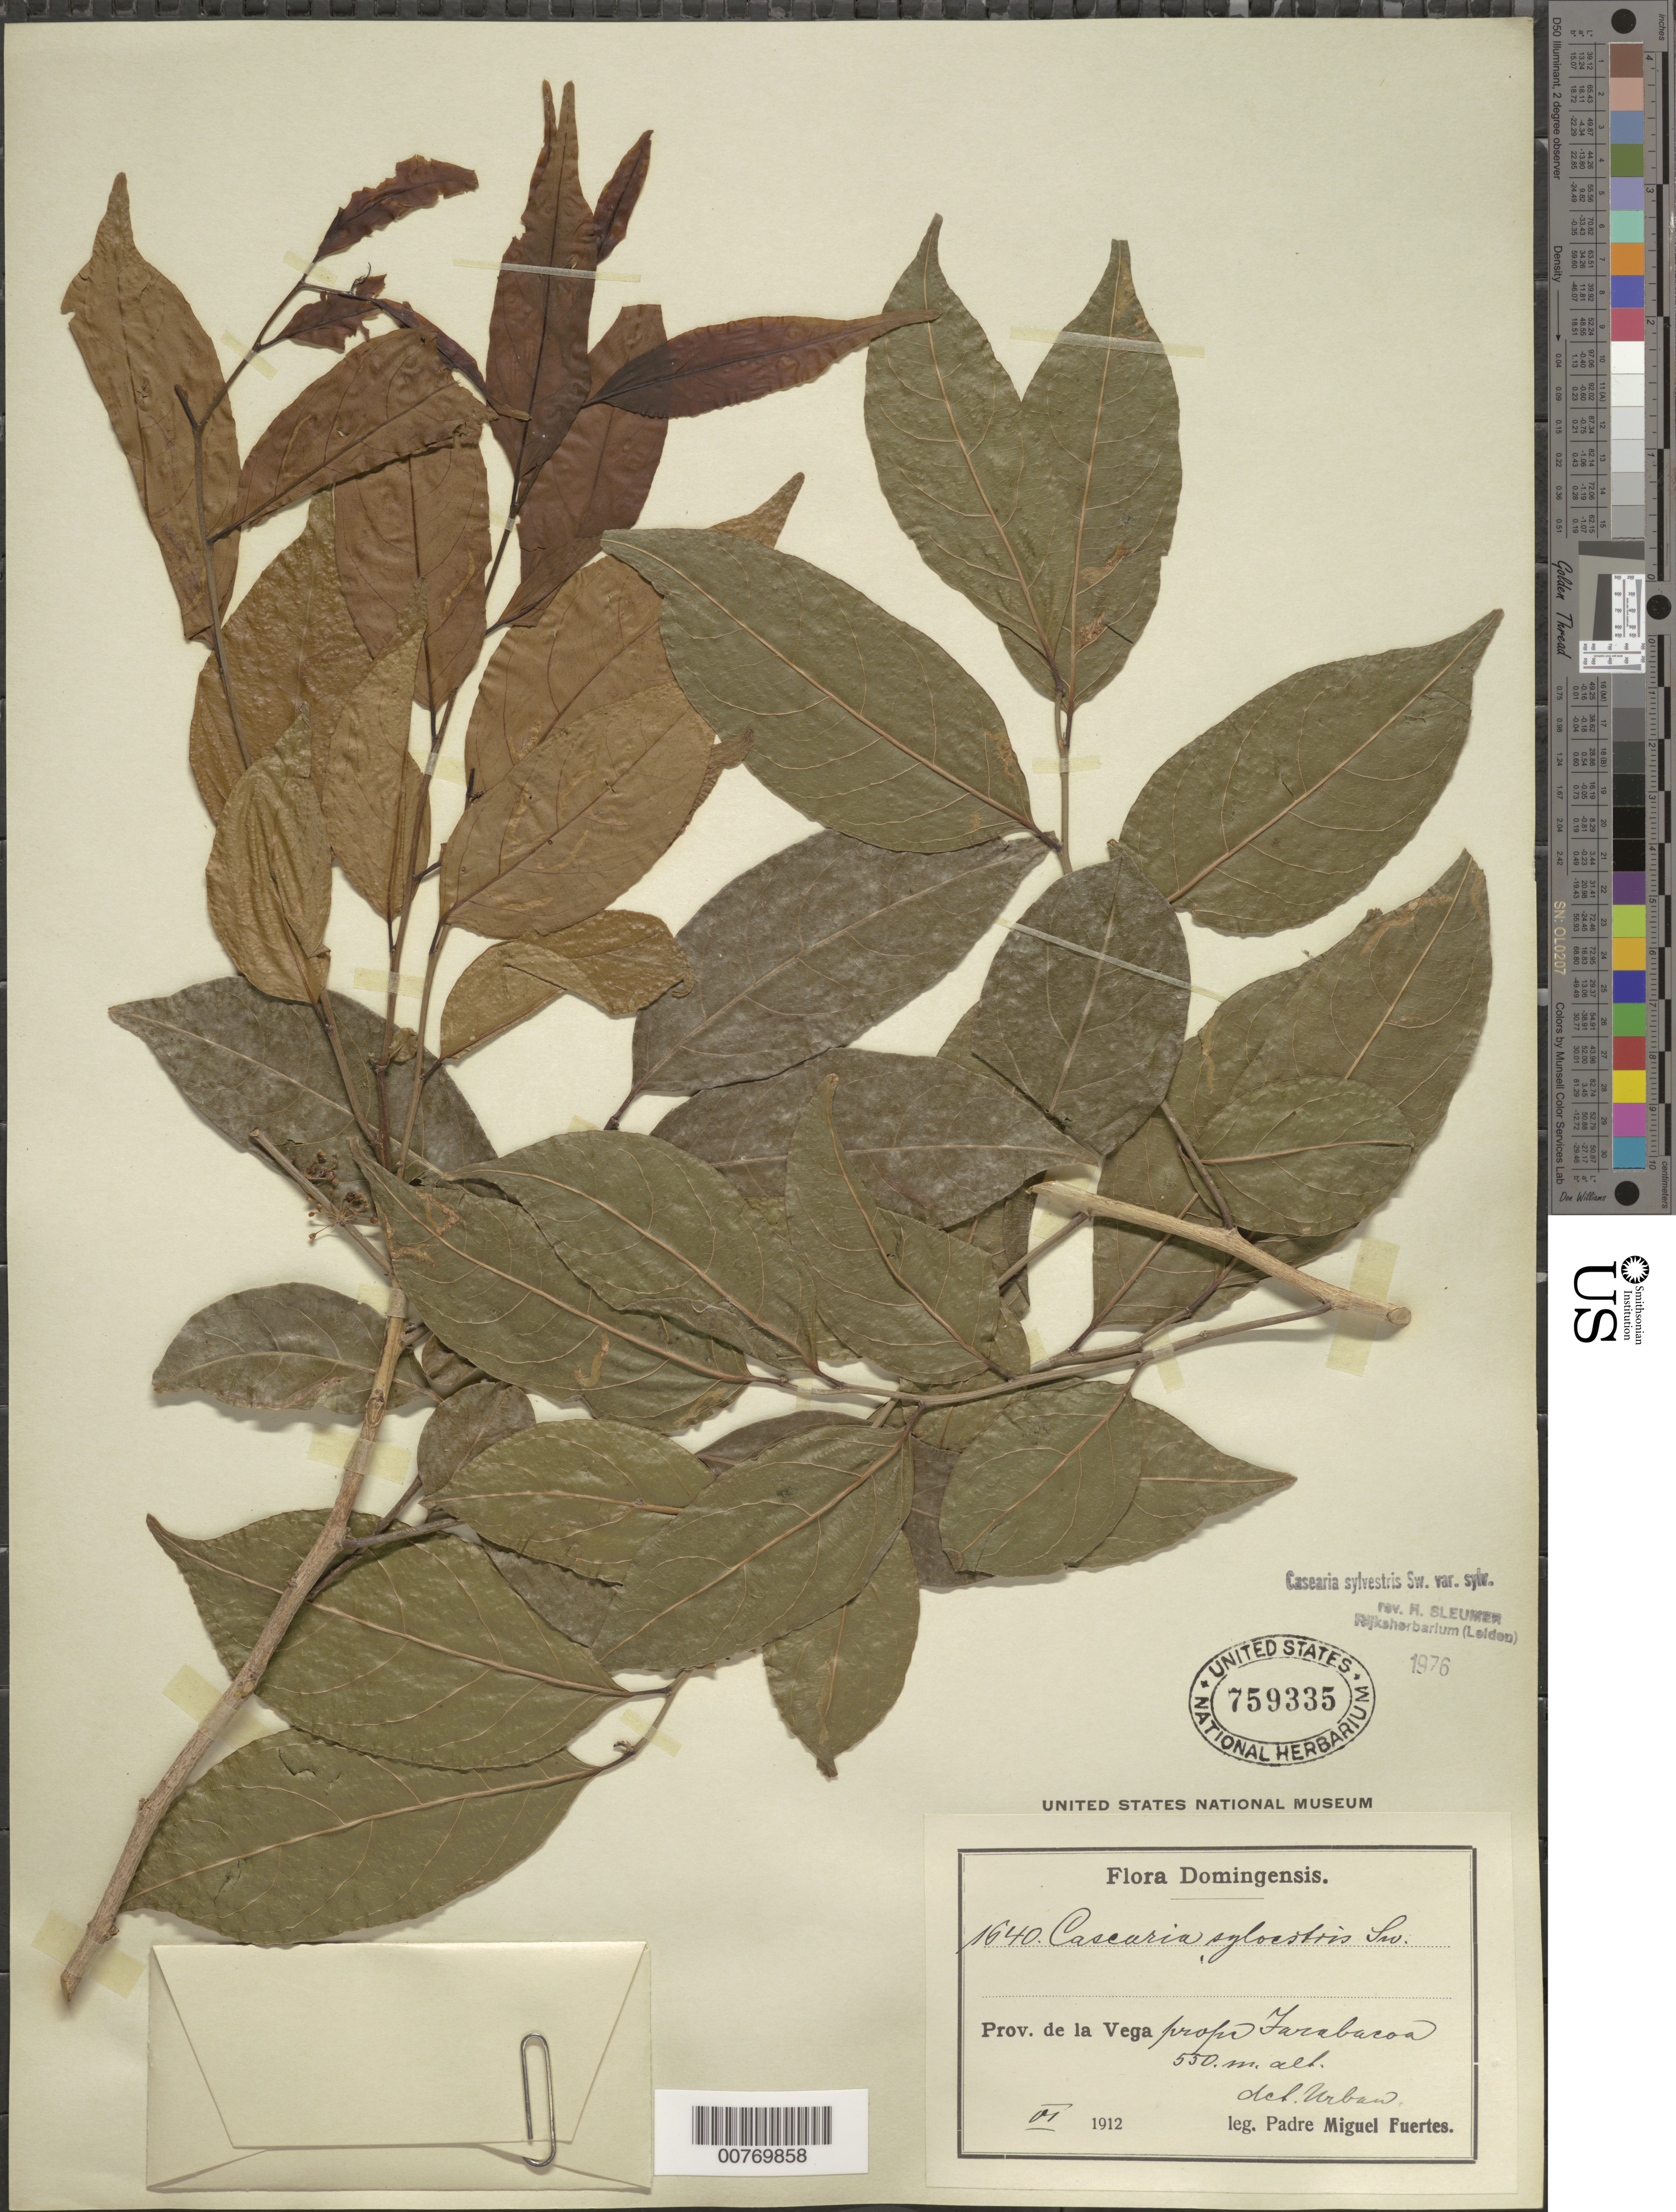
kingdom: Plantae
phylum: Tracheophyta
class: Magnoliopsida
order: Malpighiales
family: Salicaceae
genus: Casearia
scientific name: Casearia sylvestris var. sylvestris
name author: Sw.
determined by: Sleumer, H. O.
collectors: M. D. Fuertes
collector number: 1640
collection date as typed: Jun 1912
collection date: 1912-06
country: Dominican Republic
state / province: La Vega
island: Hispaniola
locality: Jarabacoa.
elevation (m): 550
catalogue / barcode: US 759335